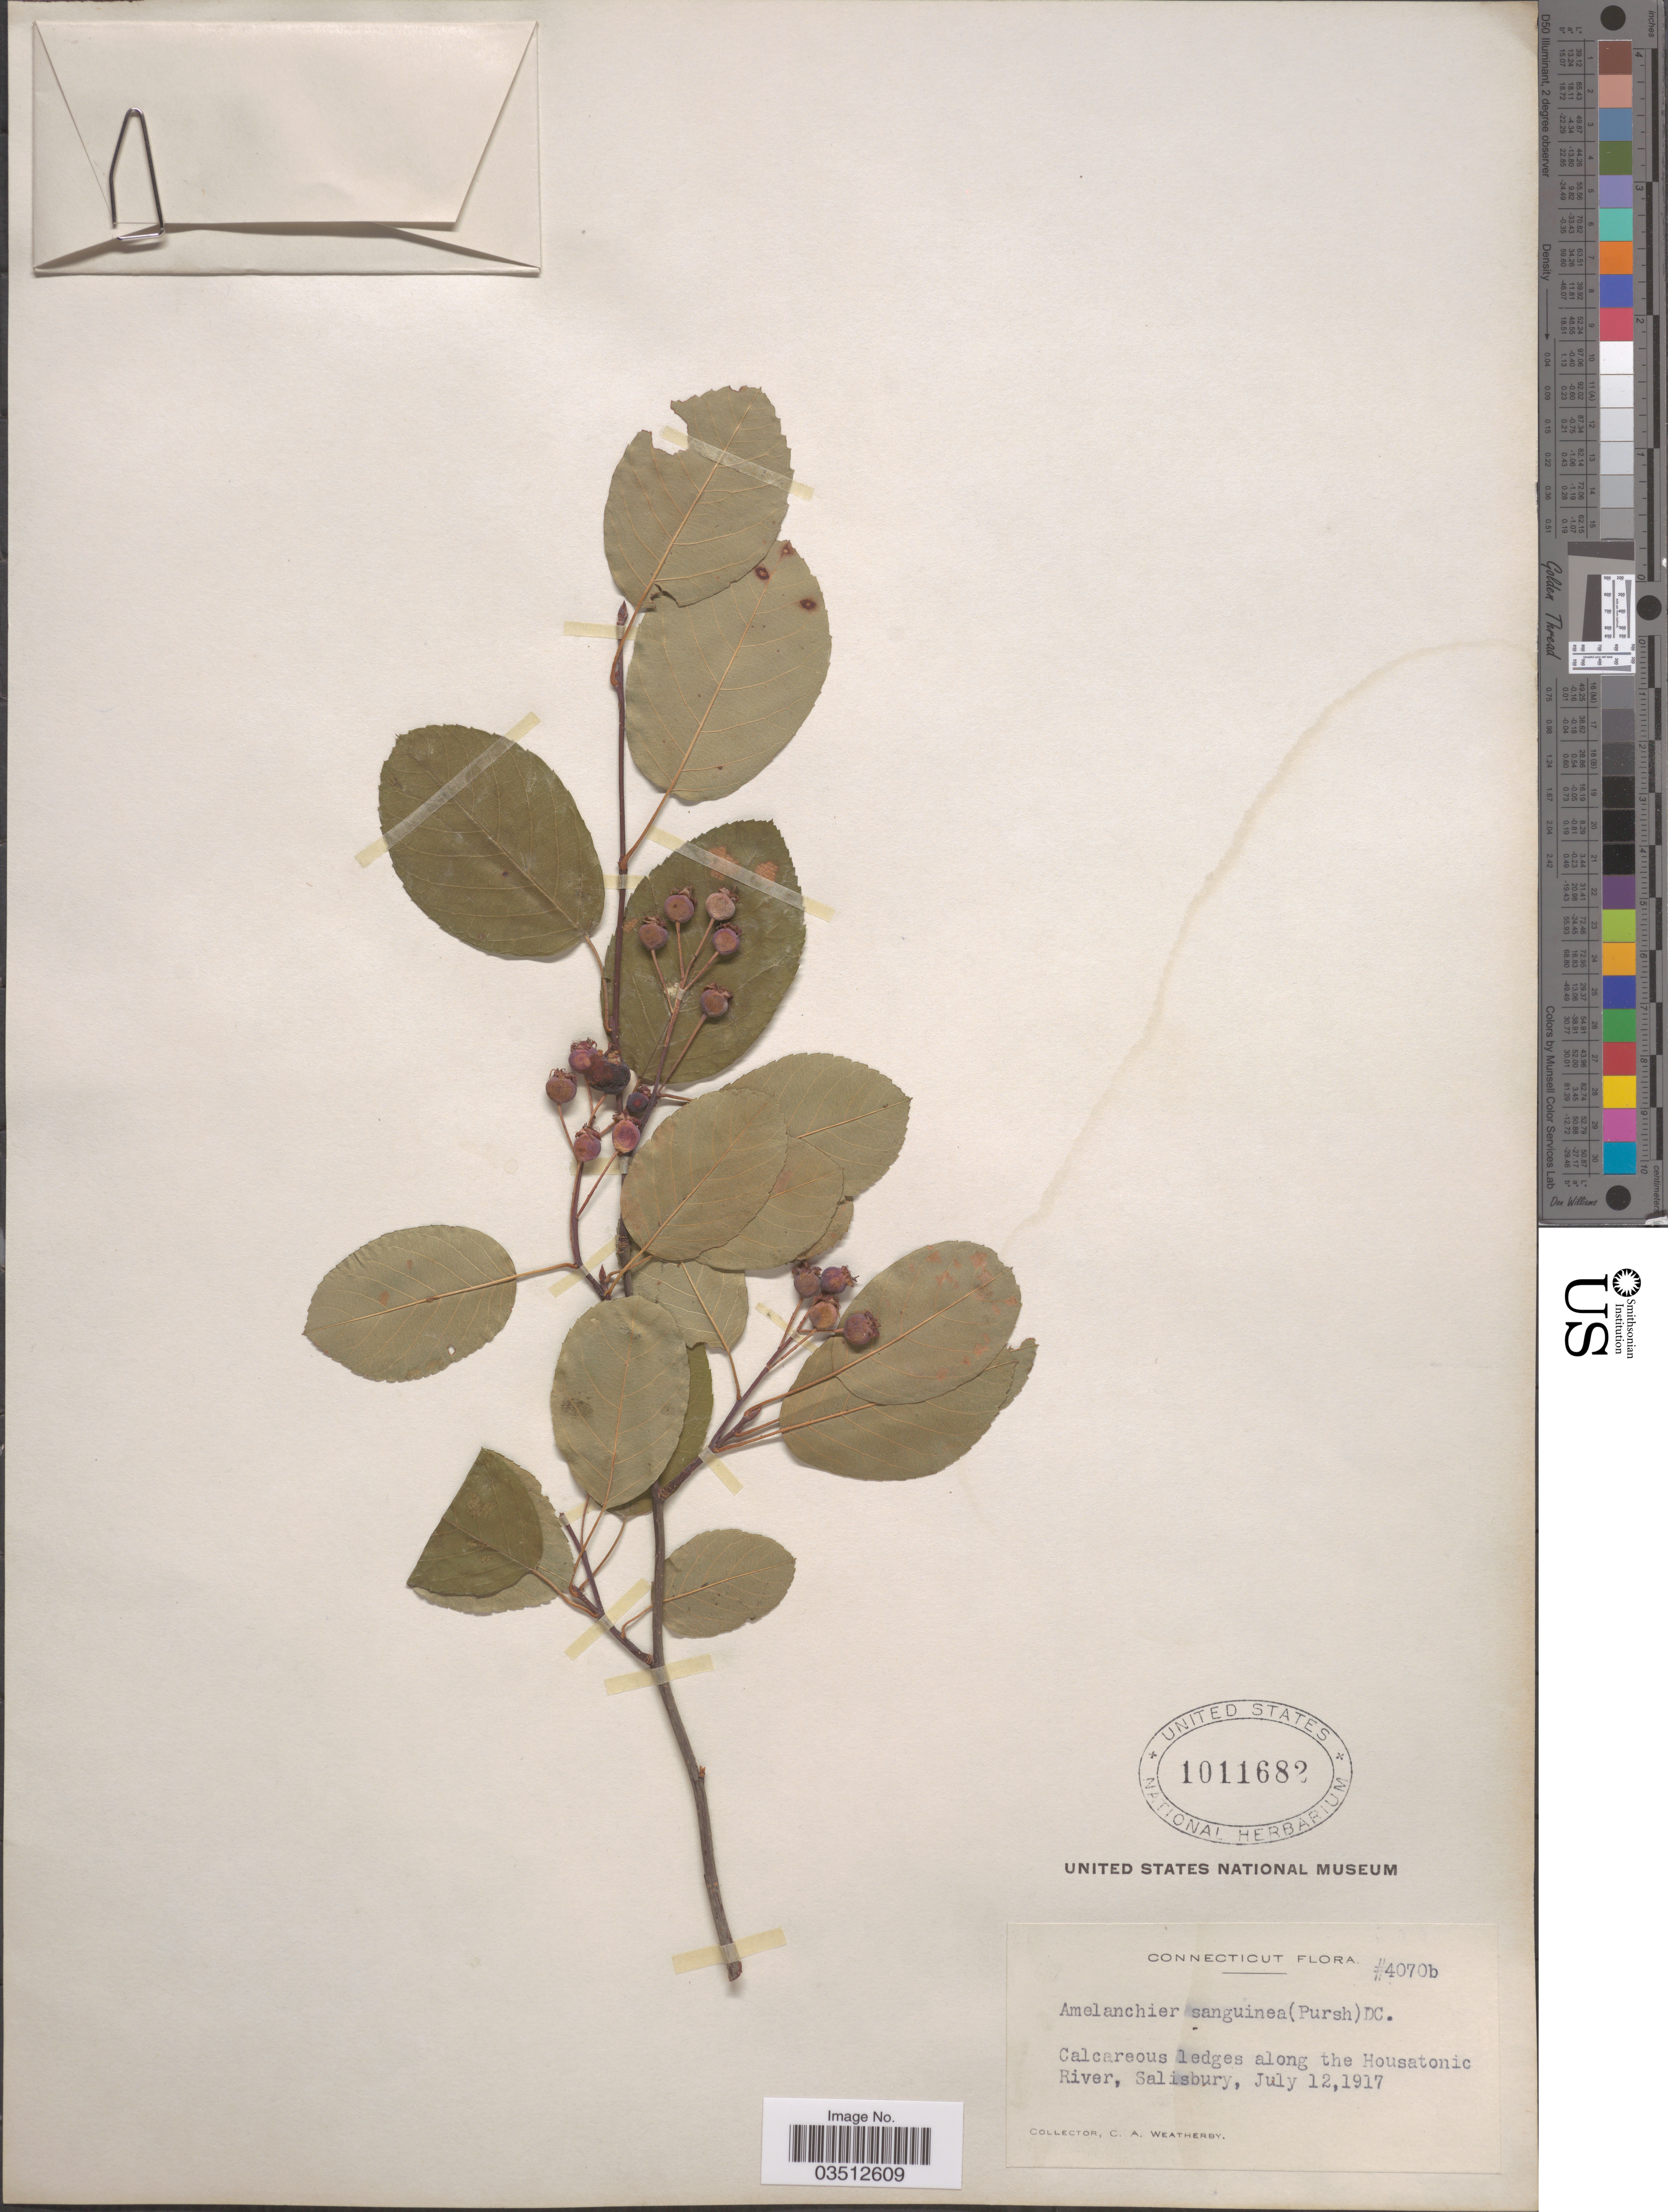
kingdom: Plantae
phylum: Tracheophyta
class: Magnoliopsida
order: Rosales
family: Rosaceae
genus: Amelanchier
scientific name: Amelanchier sanguinea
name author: (Pursh) DC.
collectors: C. A. Weatherby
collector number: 4070b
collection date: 1917-07-12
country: United States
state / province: Connecticut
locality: Along the Housatonic River, Salisbury.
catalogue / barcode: US 1011682